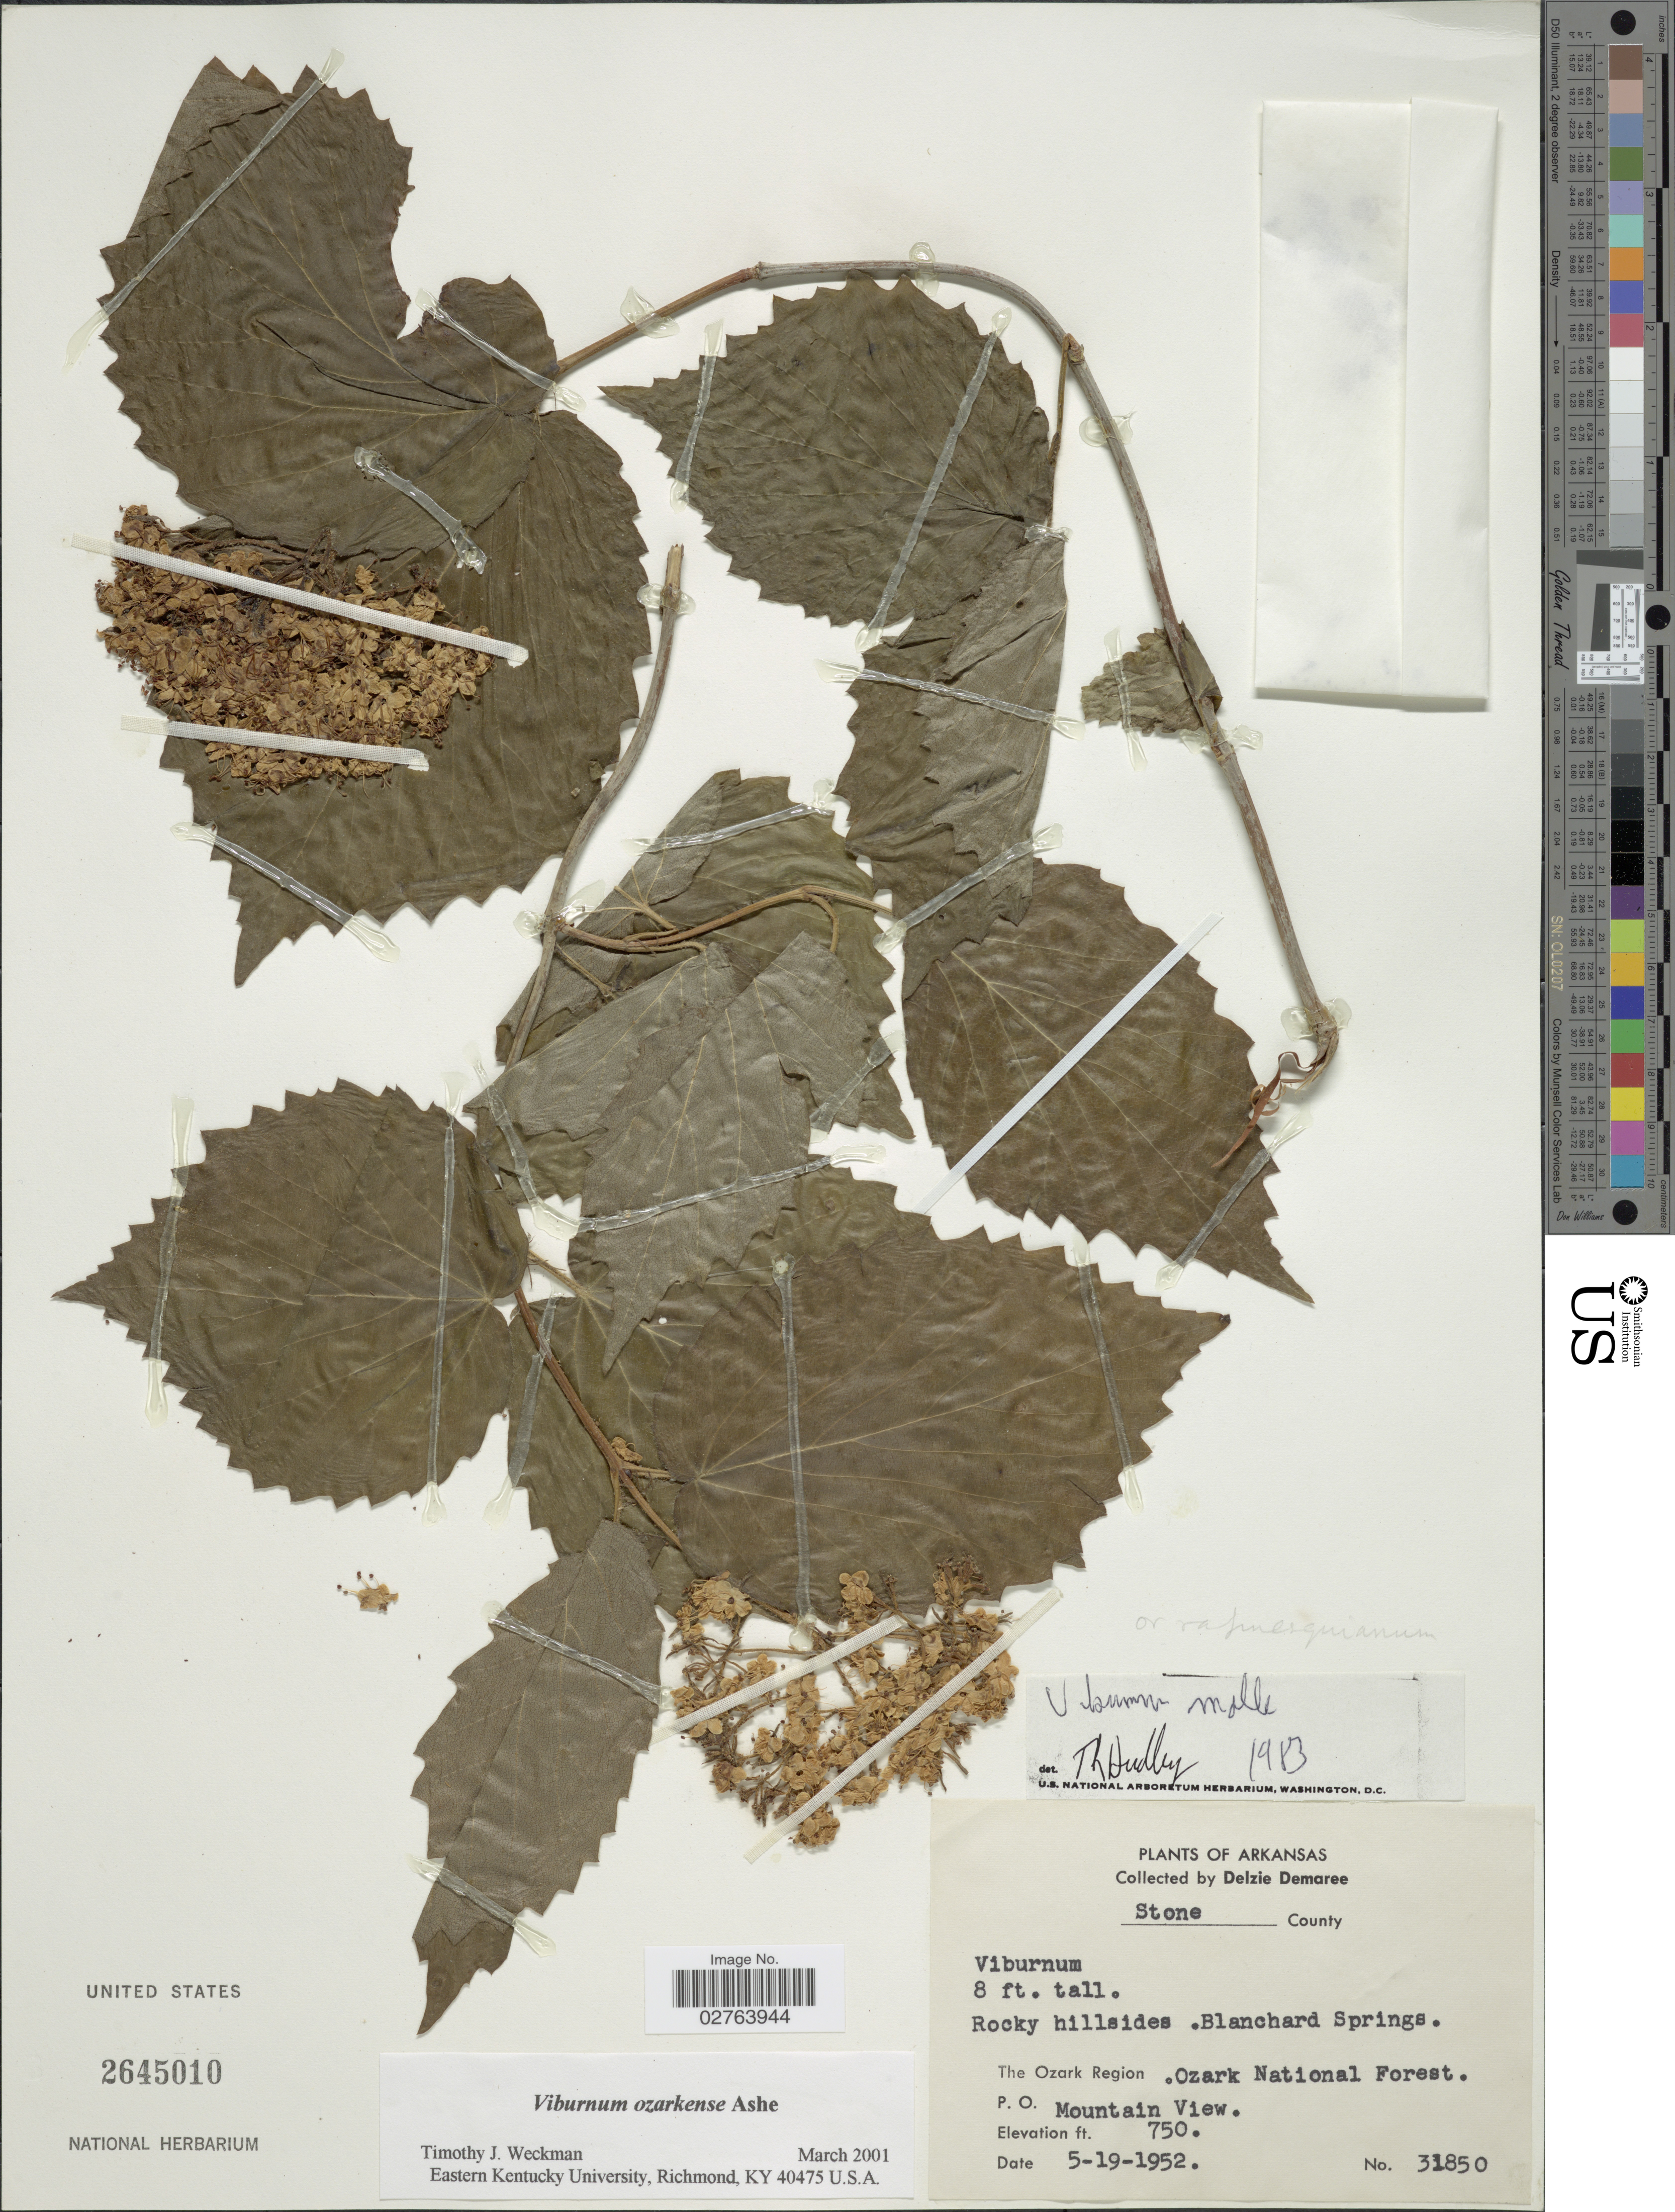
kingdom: Plantae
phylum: Tracheophyta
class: Magnoliopsida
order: Dipsacales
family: Viburnaceae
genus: Viburnum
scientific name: Viburnum ozarkense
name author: Ashe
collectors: D. Demaree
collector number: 31850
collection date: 1952-05-19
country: United States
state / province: Arkansas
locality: Stone County. Rocky hillsides. Blanchard Springs. The Ozark Region. Ozark National Forest. P.O. Mountain View.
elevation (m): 229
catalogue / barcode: US 2645010